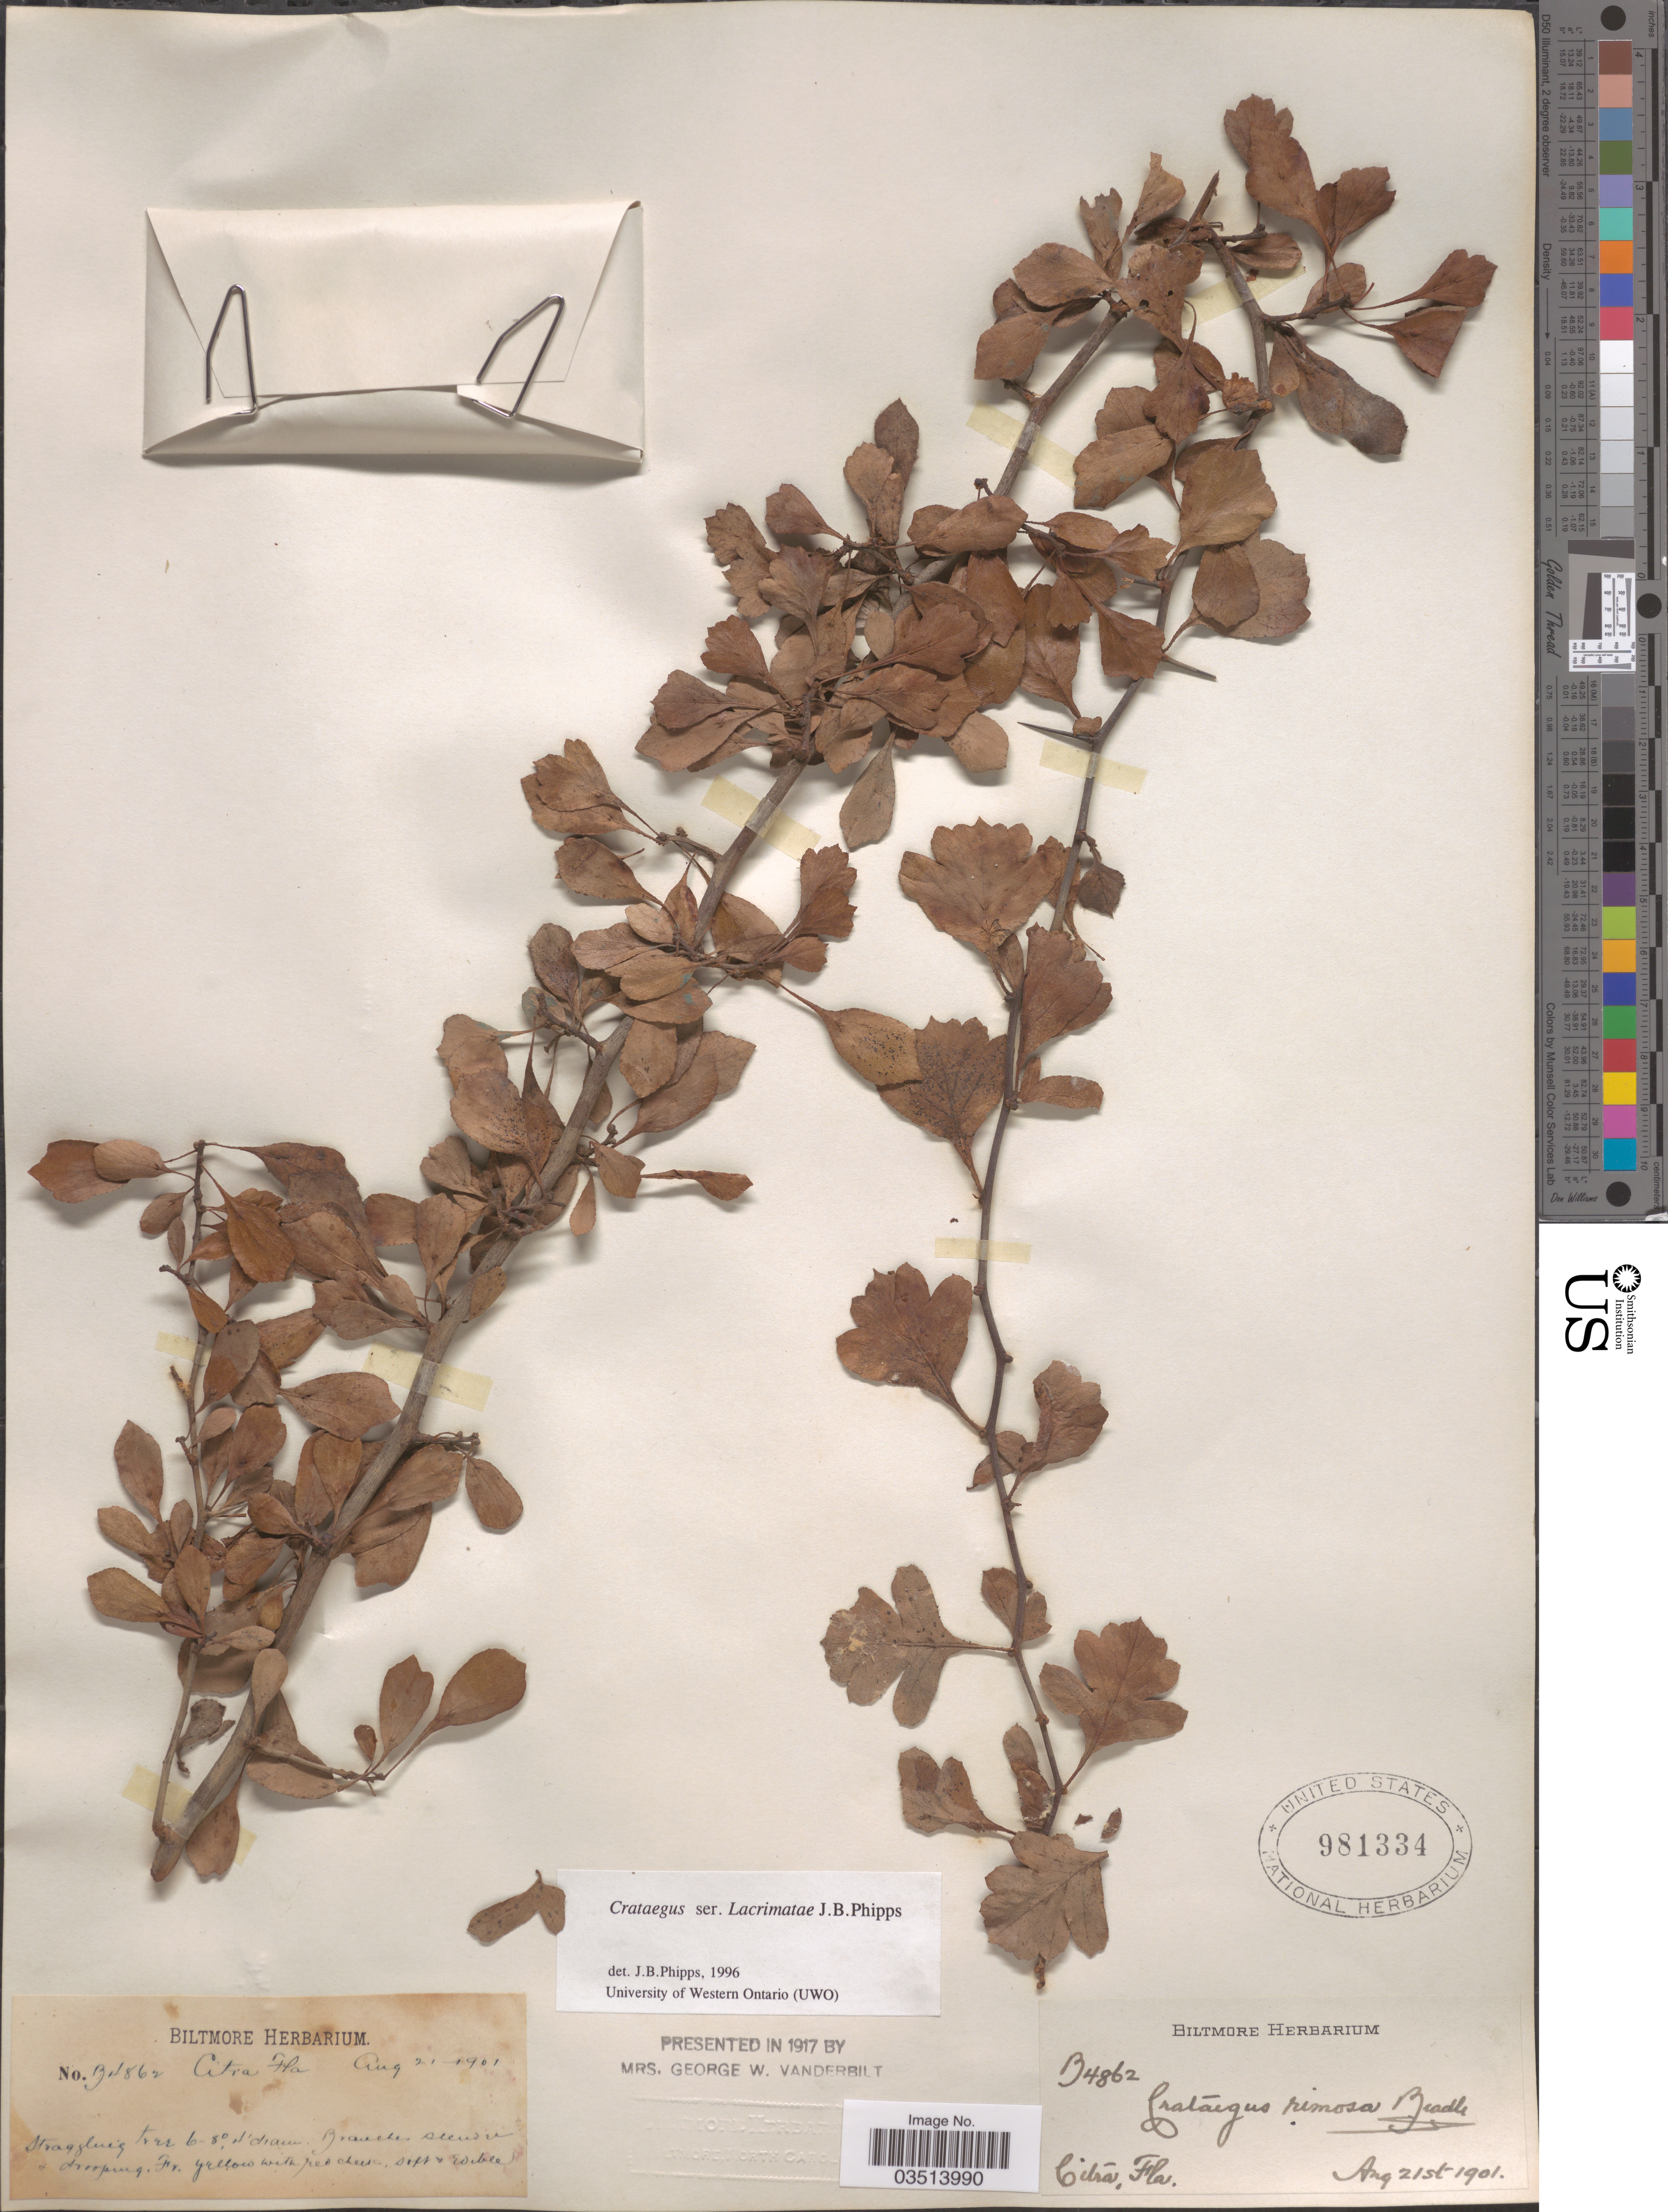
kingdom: Plantae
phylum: Tracheophyta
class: Magnoliopsida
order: Rosales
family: Rosaceae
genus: Crataegus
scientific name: Crataegus condigna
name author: Beadle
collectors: ex herb. Biltmore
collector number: B4862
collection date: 1901-08-21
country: United States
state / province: Florida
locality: Citra.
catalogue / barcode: US 981334